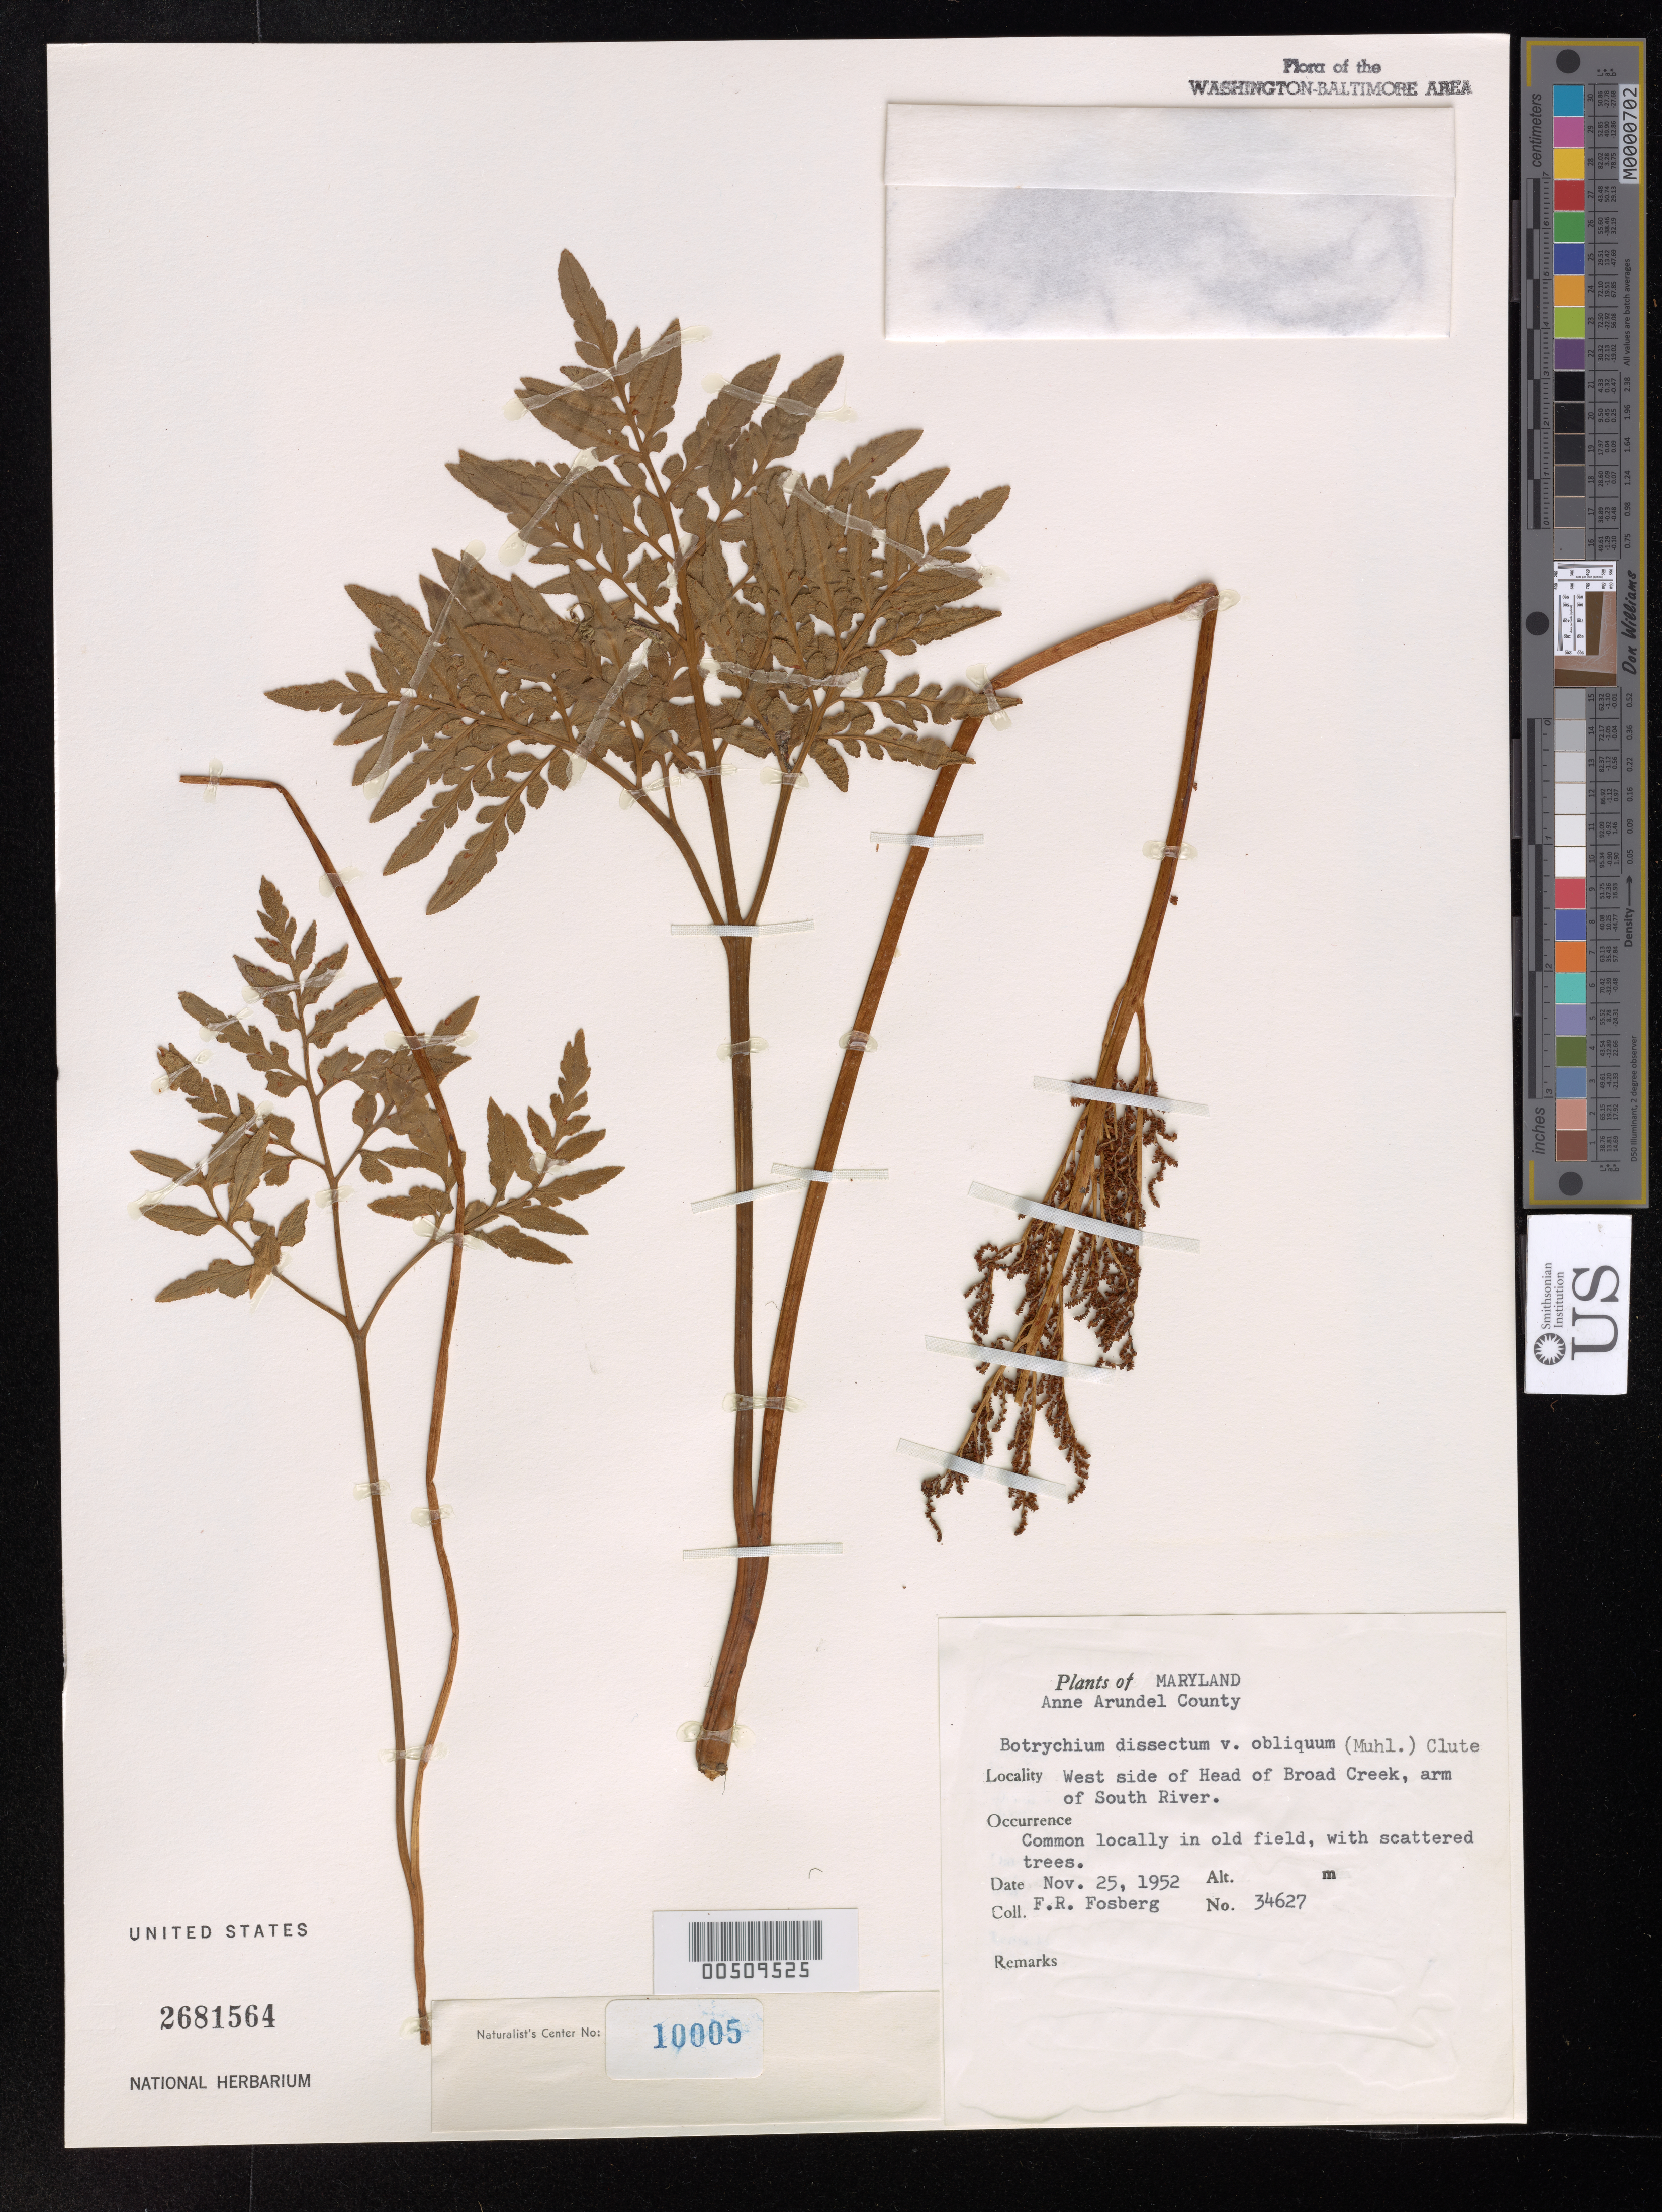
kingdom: Plantae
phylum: Tracheophyta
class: Polypodiopsida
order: Ophioglossales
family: Ophioglossaceae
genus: Botrychium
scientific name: Botrychium dissectum var. obliquum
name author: Clute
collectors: F. R. Fosberg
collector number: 34627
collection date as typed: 25 Nov 1952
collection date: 1952-11-25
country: United States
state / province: Maryland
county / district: Anne Arundel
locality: W side of head of Broad Creek, arm of South River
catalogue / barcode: US 2681564